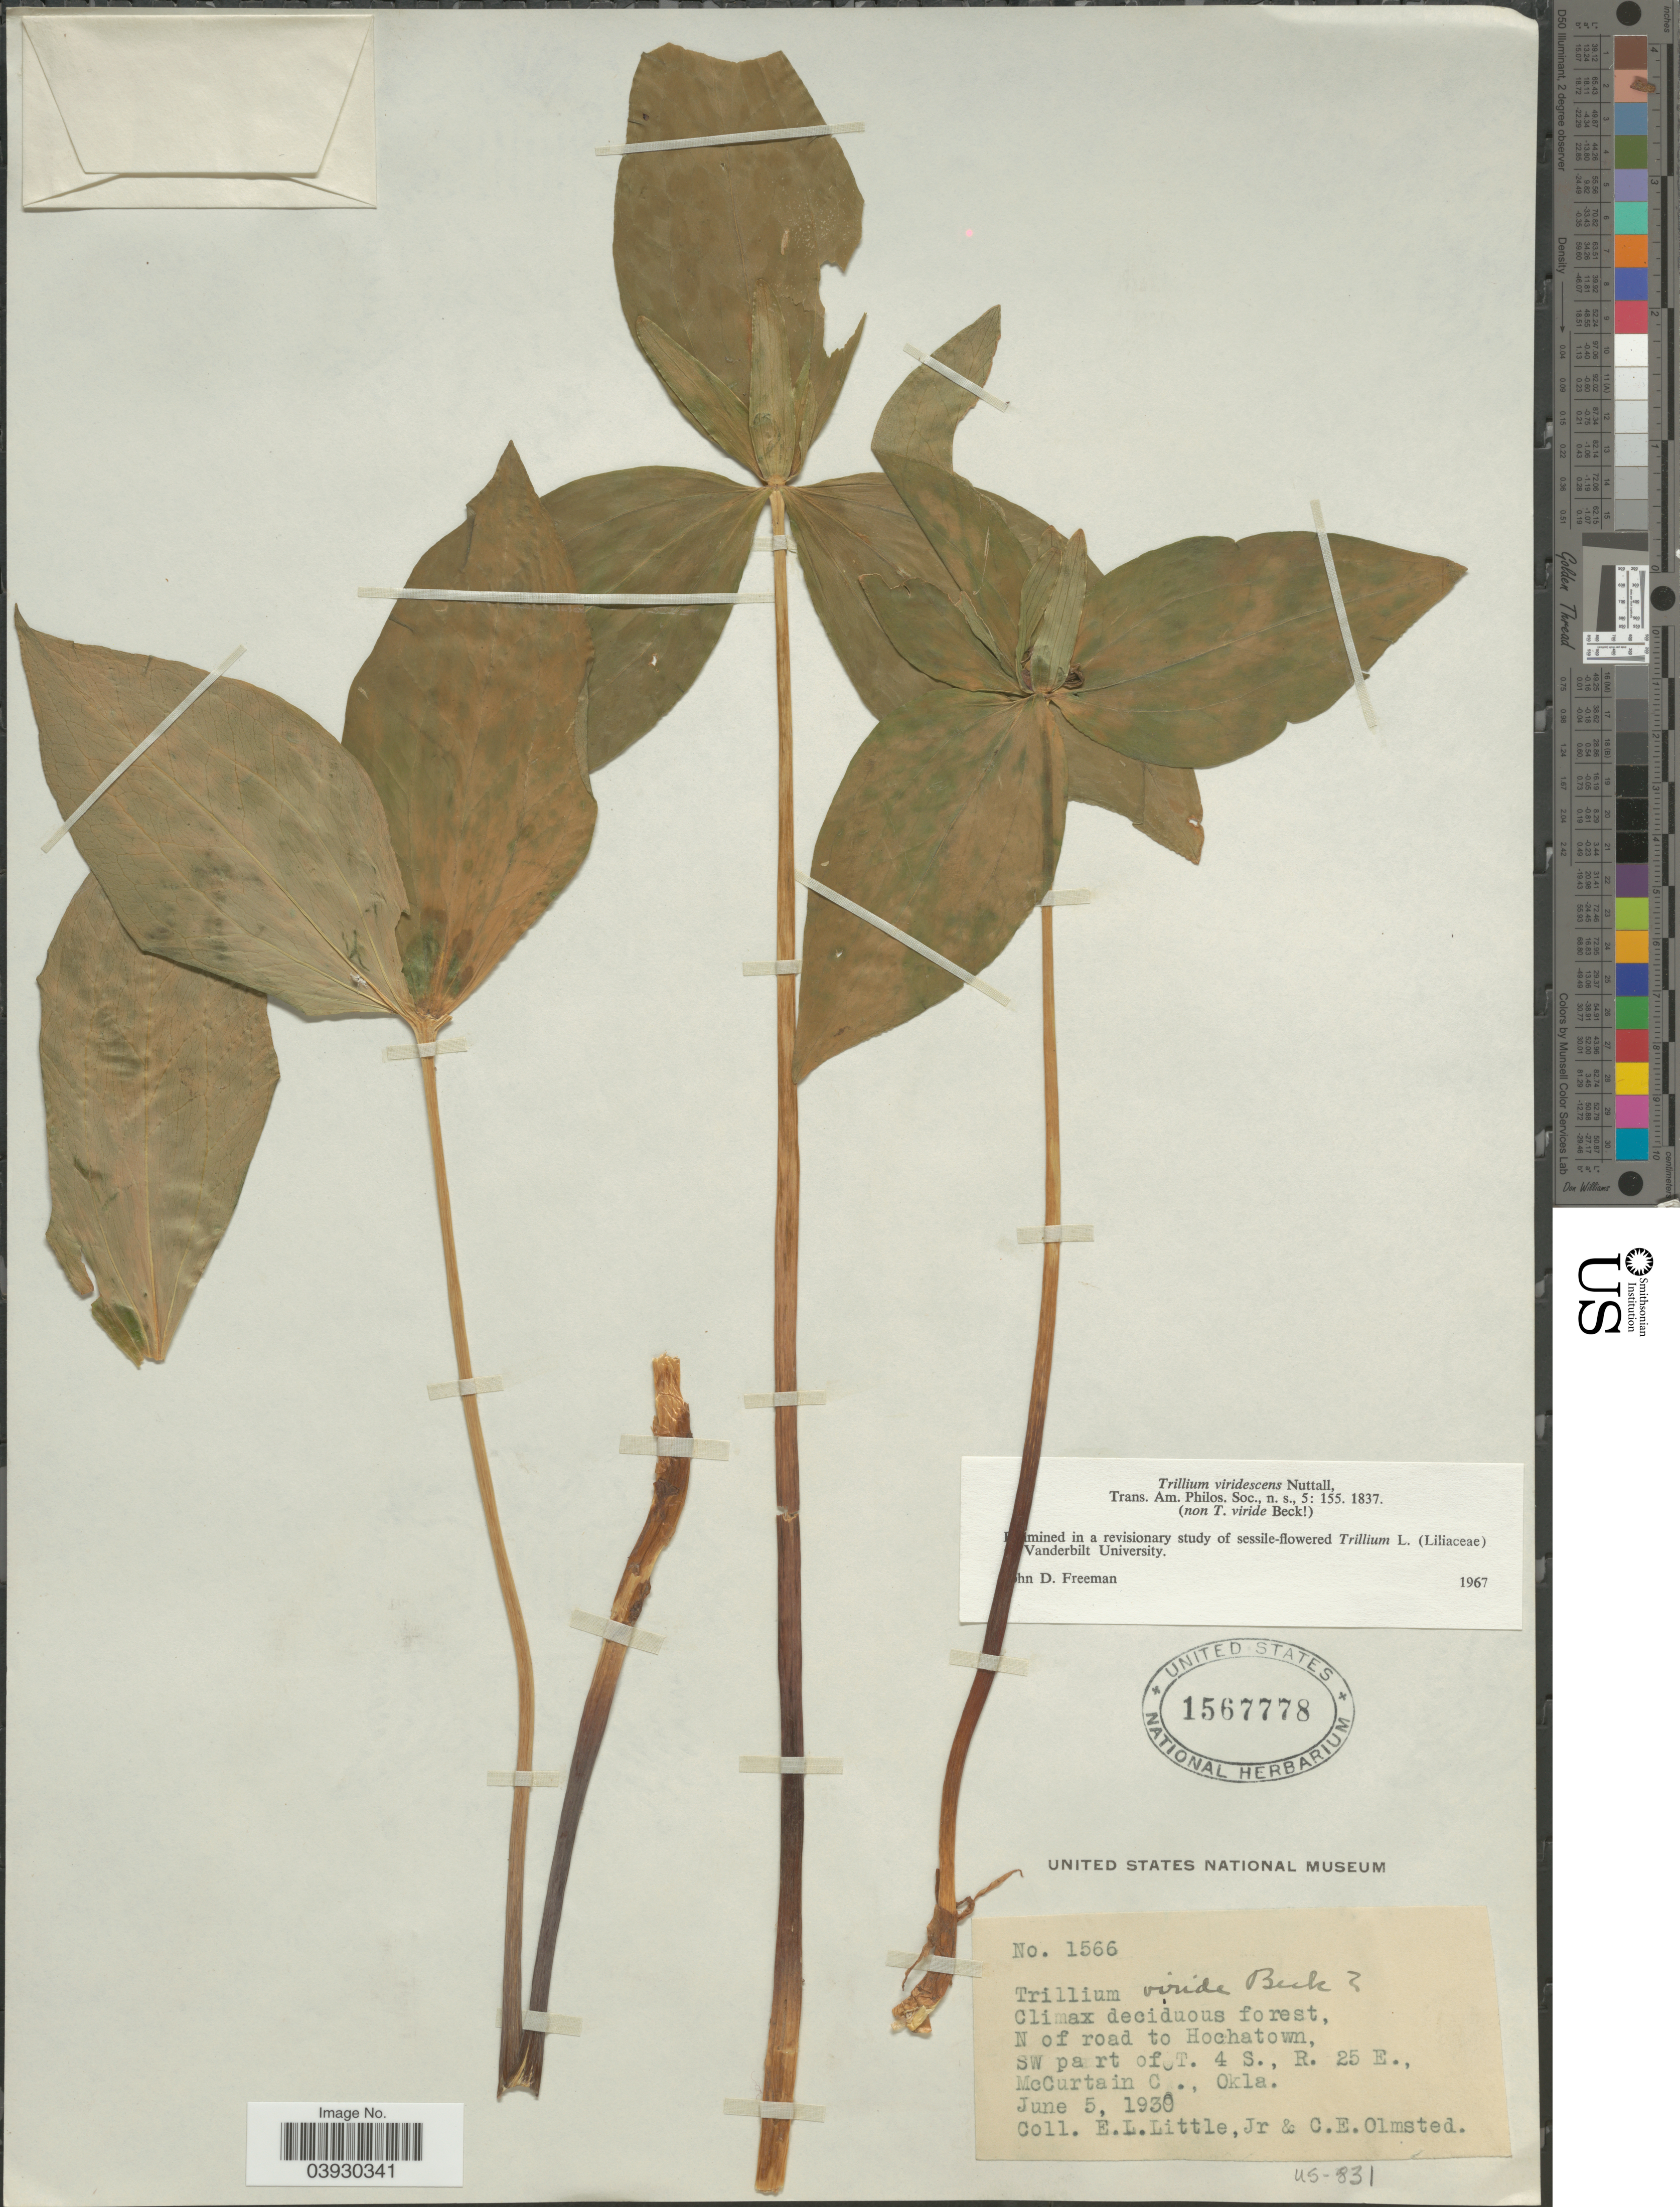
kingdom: Plantae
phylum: Tracheophyta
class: Liliopsida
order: Liliales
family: Melanthiaceae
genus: Trillium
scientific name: Trillium viridescens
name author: Nutt.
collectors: E. L. Little & C. Olmsted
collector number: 1566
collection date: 1930-06-05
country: United States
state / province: Oklahoma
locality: N of road to Hochatown, SW part of T. 4 S., R. 25 E.1 McCurtain Co.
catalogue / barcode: US 1567778